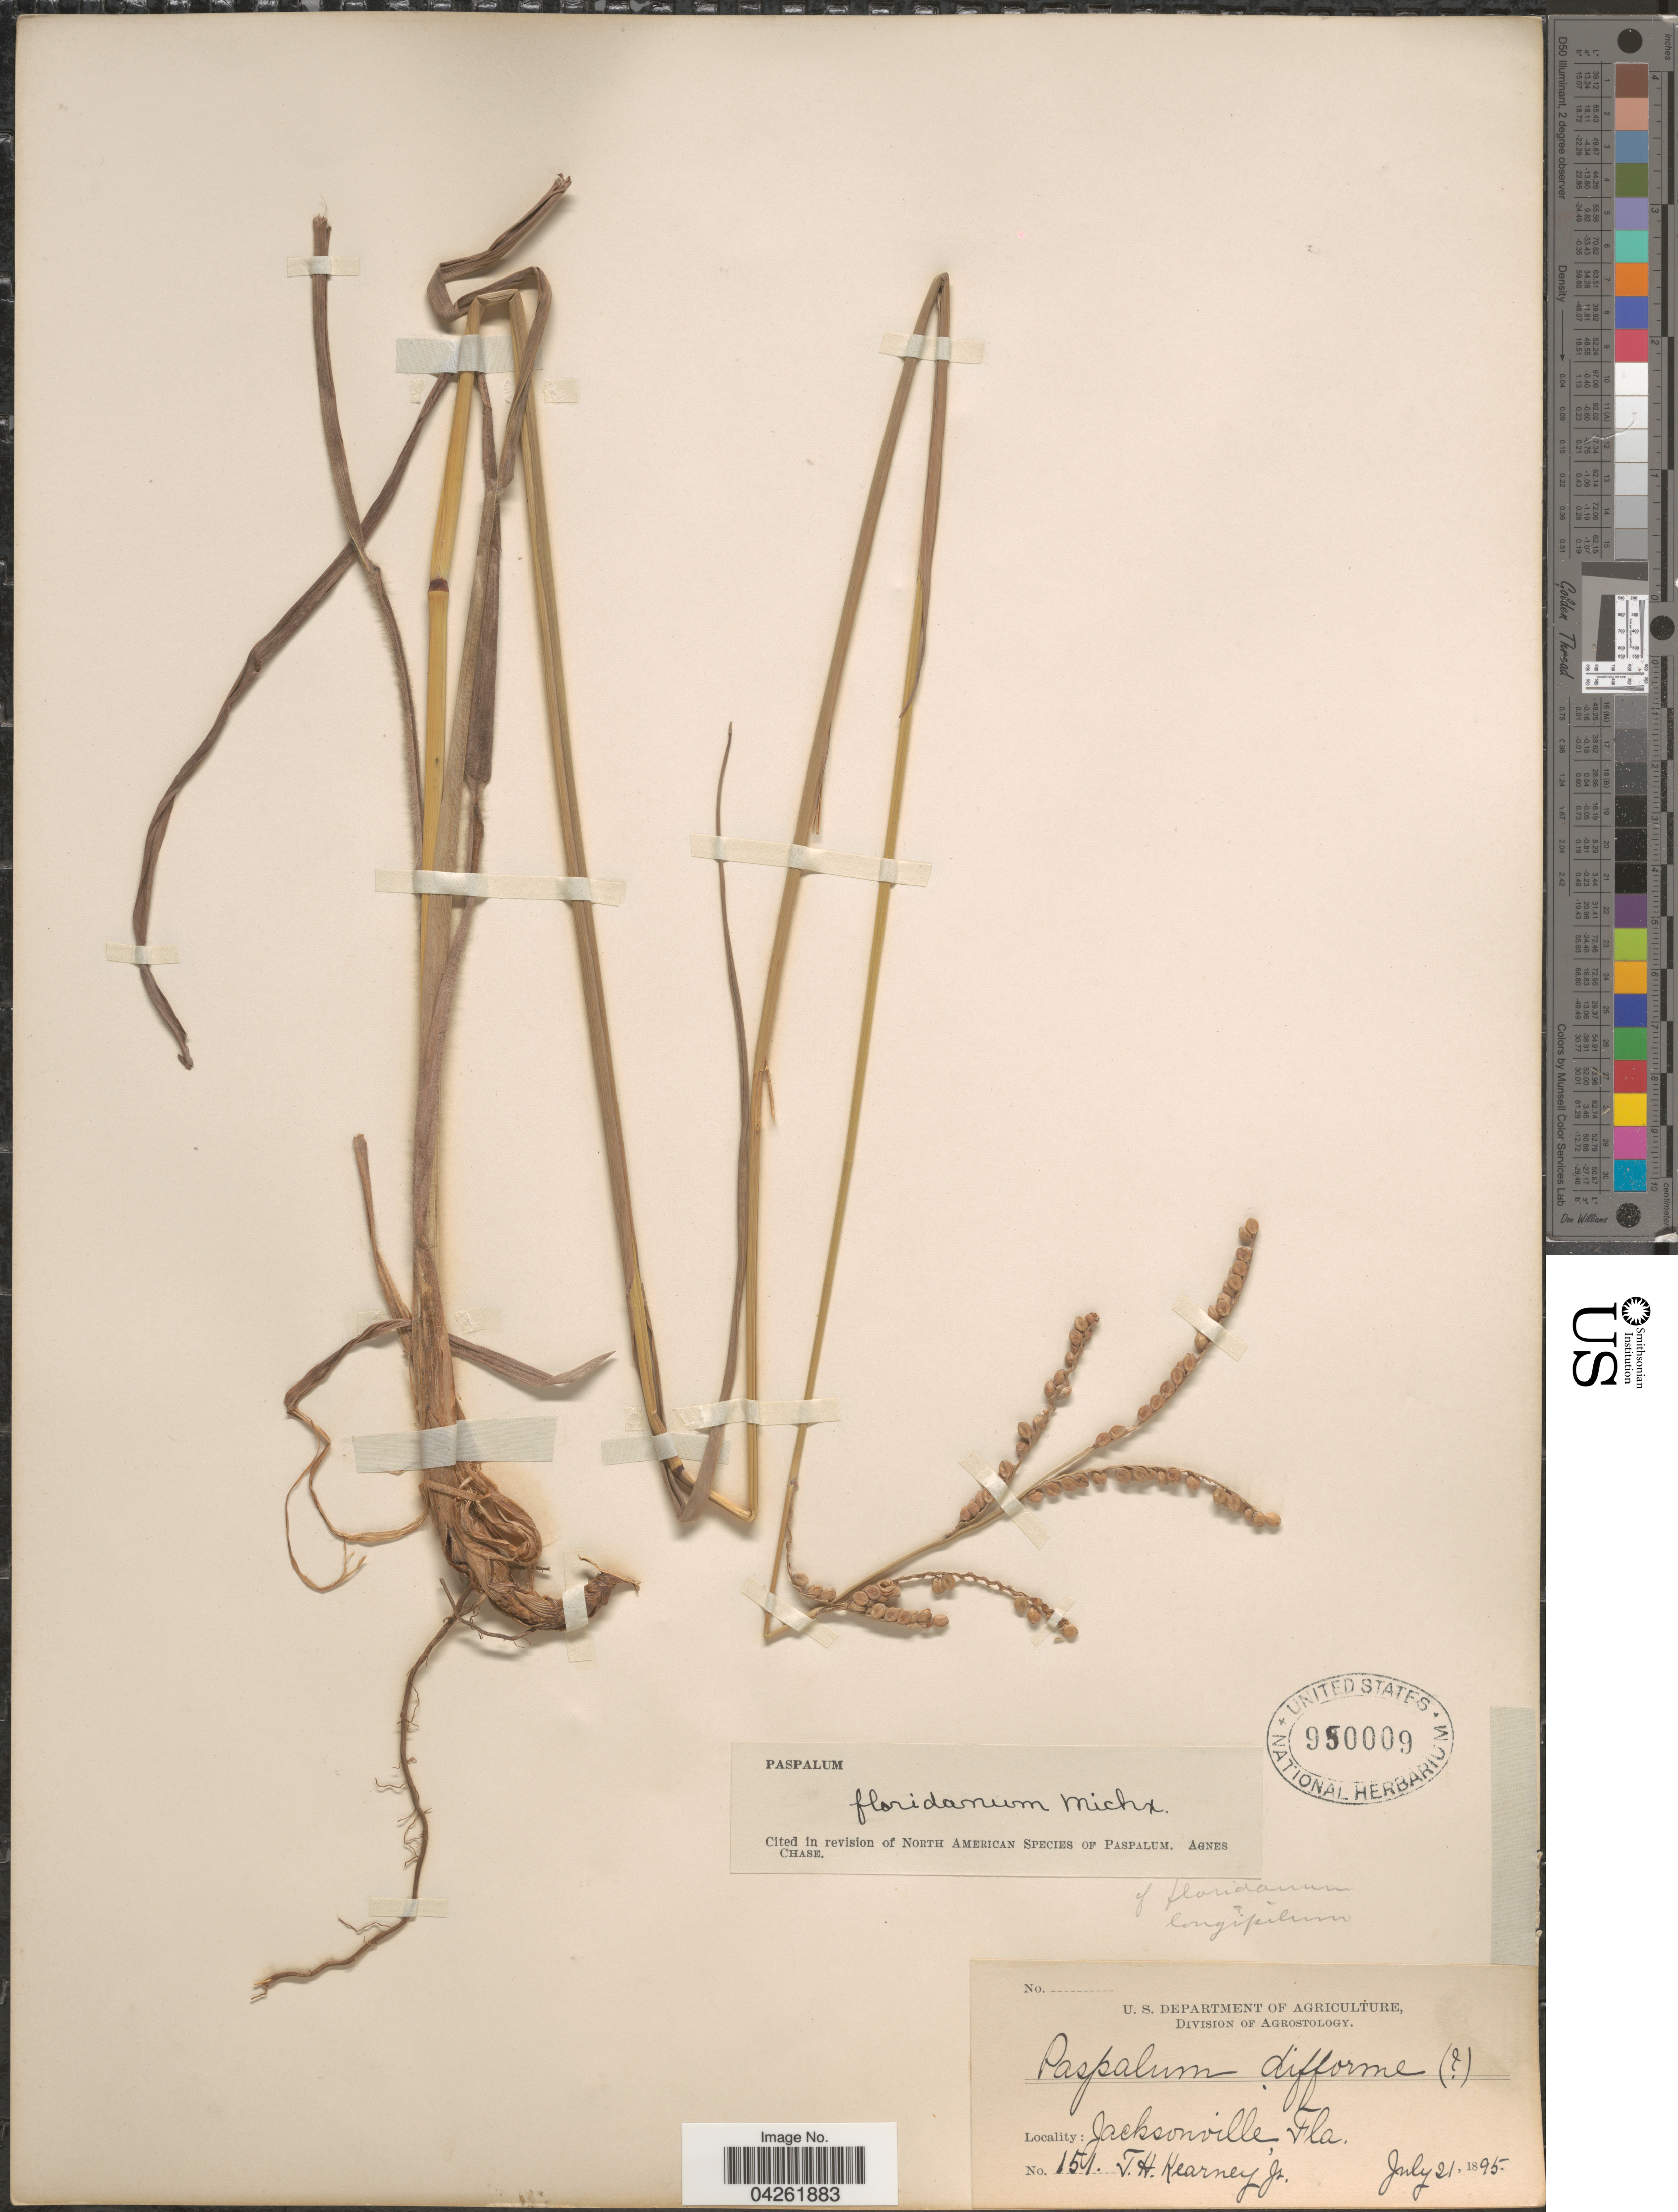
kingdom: Plantae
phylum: Tracheophyta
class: Liliopsida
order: Poales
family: Poaceae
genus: Paspalum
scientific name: Paspalum floridanum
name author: Michx.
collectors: T. H. Kearney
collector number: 151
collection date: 1895-07-21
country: United States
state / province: Florida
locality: Jacksonville.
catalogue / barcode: US 950009